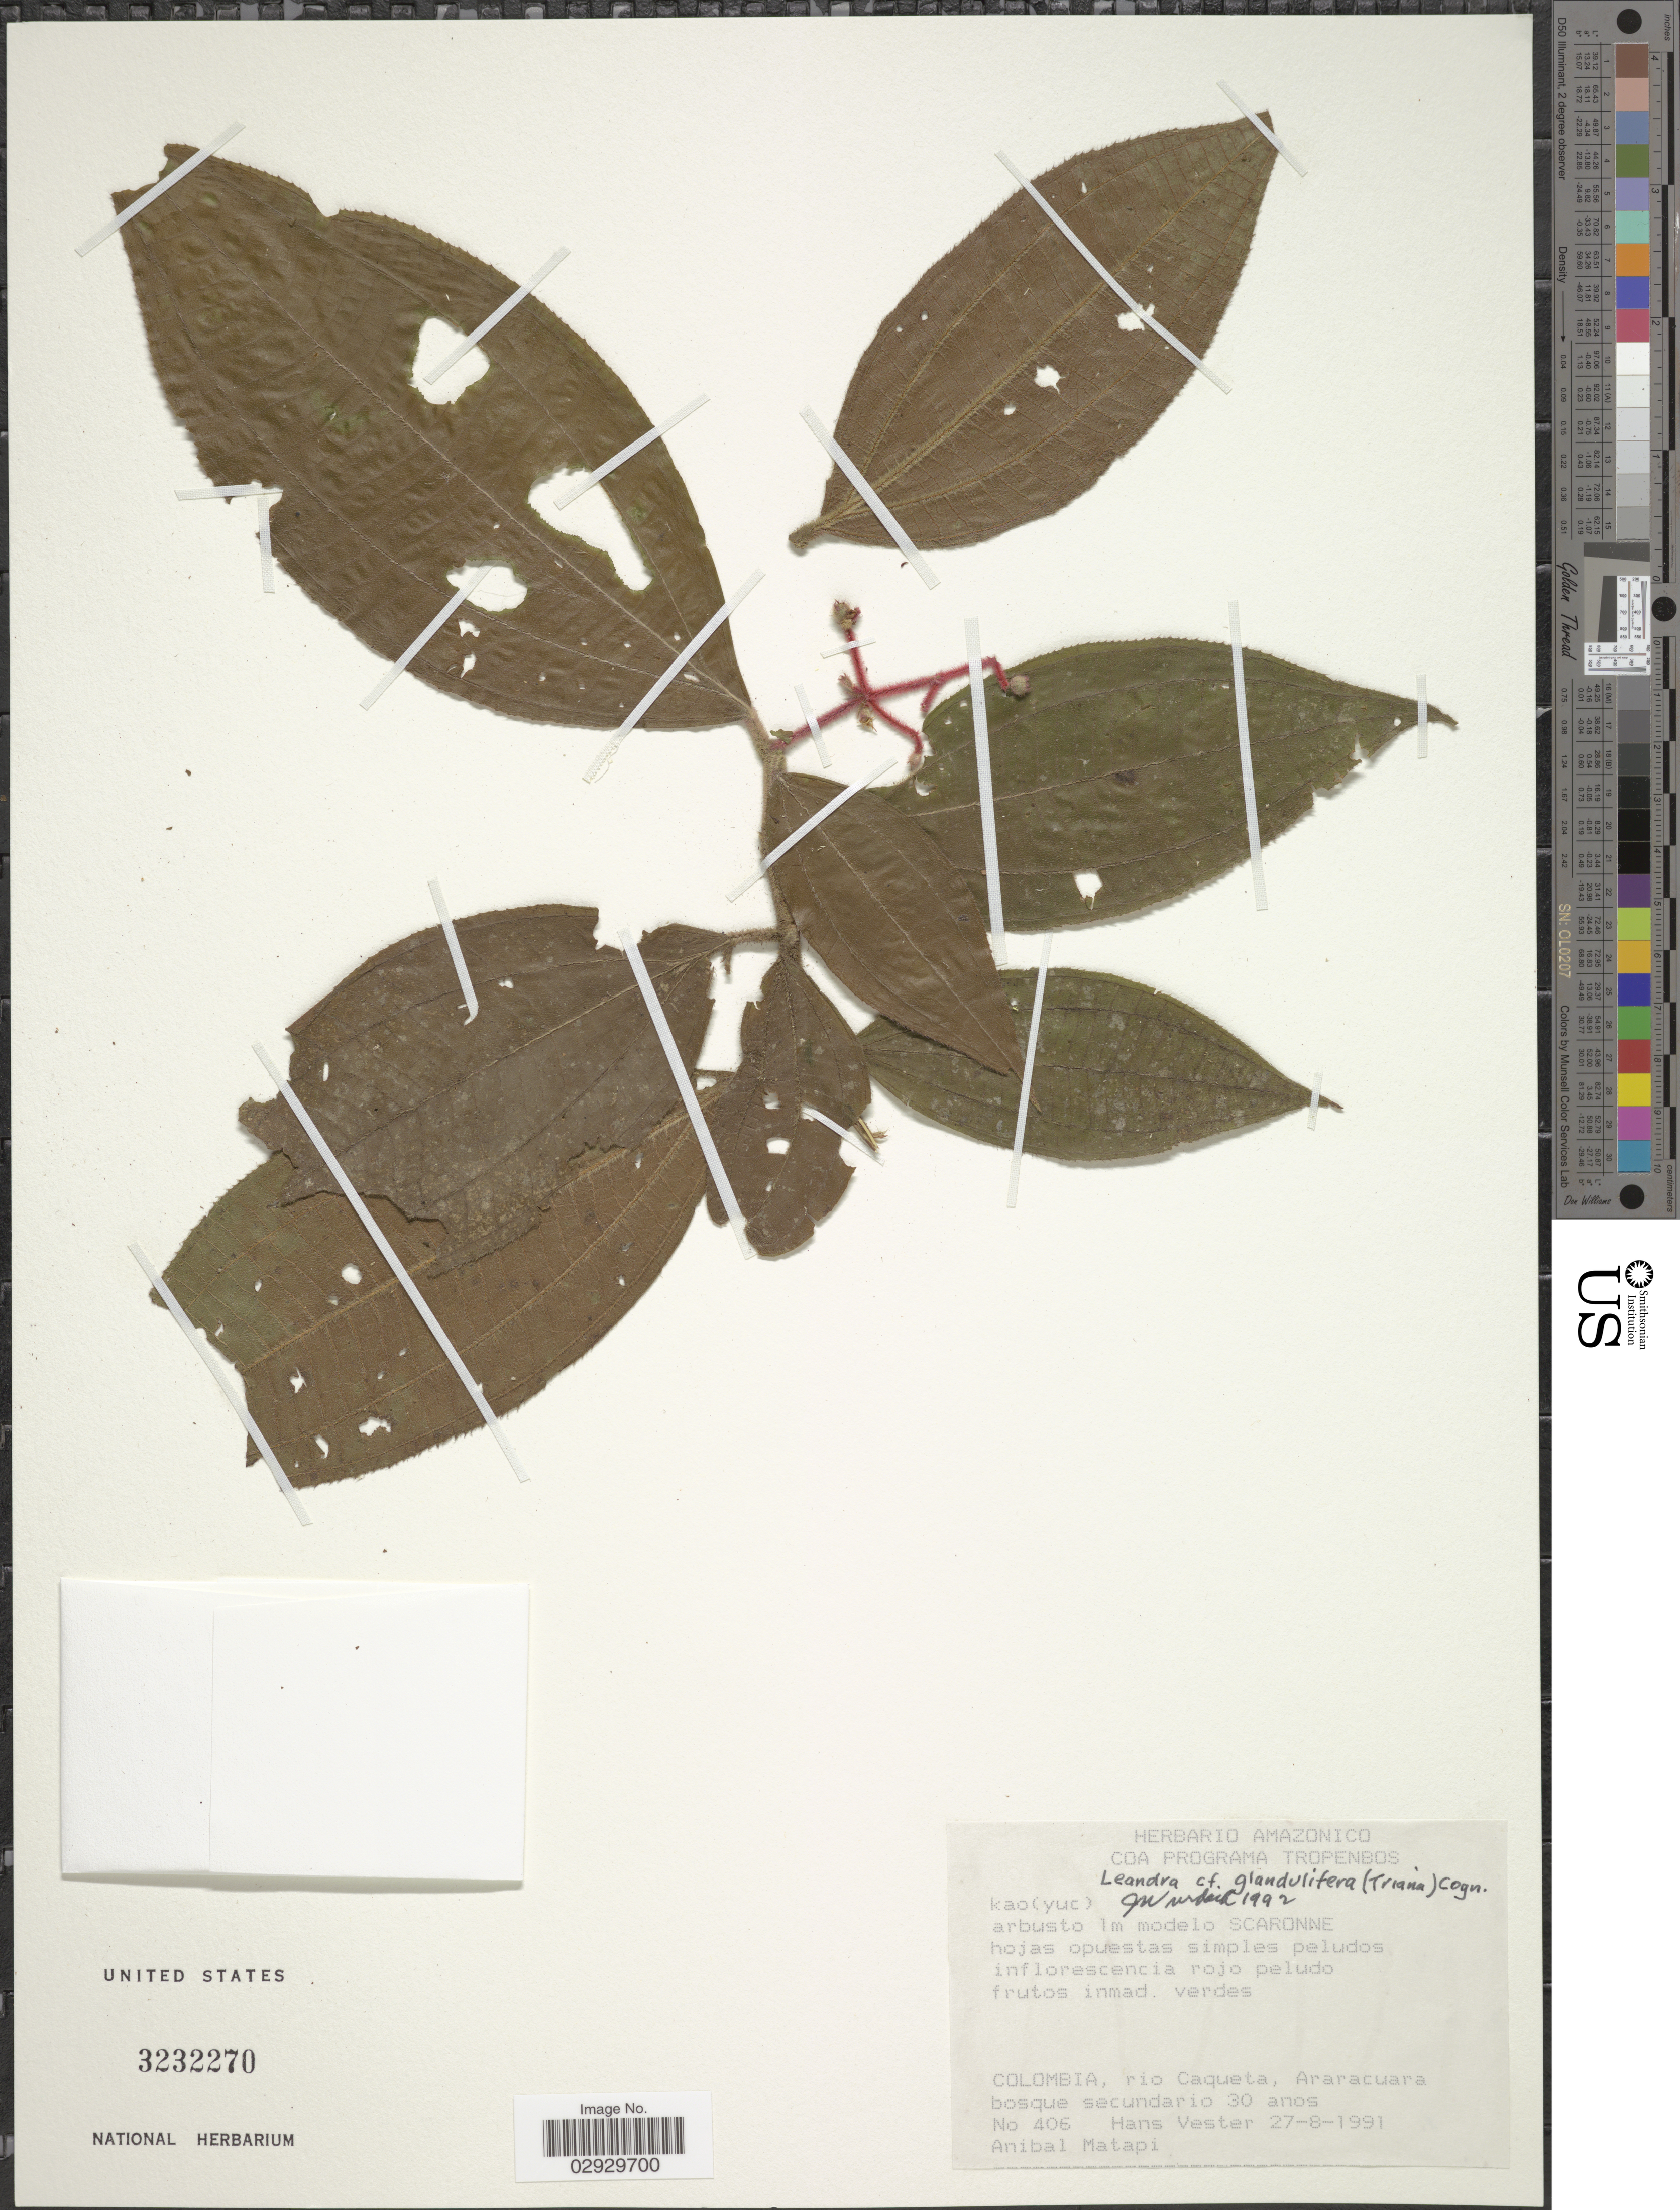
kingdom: Plantae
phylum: Tracheophyta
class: Magnoliopsida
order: Myrtales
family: Melastomataceae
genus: Leandra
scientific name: Leandra glandulifera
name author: (Triana) Cogn.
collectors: H. Vester & A. Matapi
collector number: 406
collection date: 1991-08-27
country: Colombia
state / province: Caquetá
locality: Rio Caqueta, Araracuara bosque secundario 30 anos.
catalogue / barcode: US 3232270